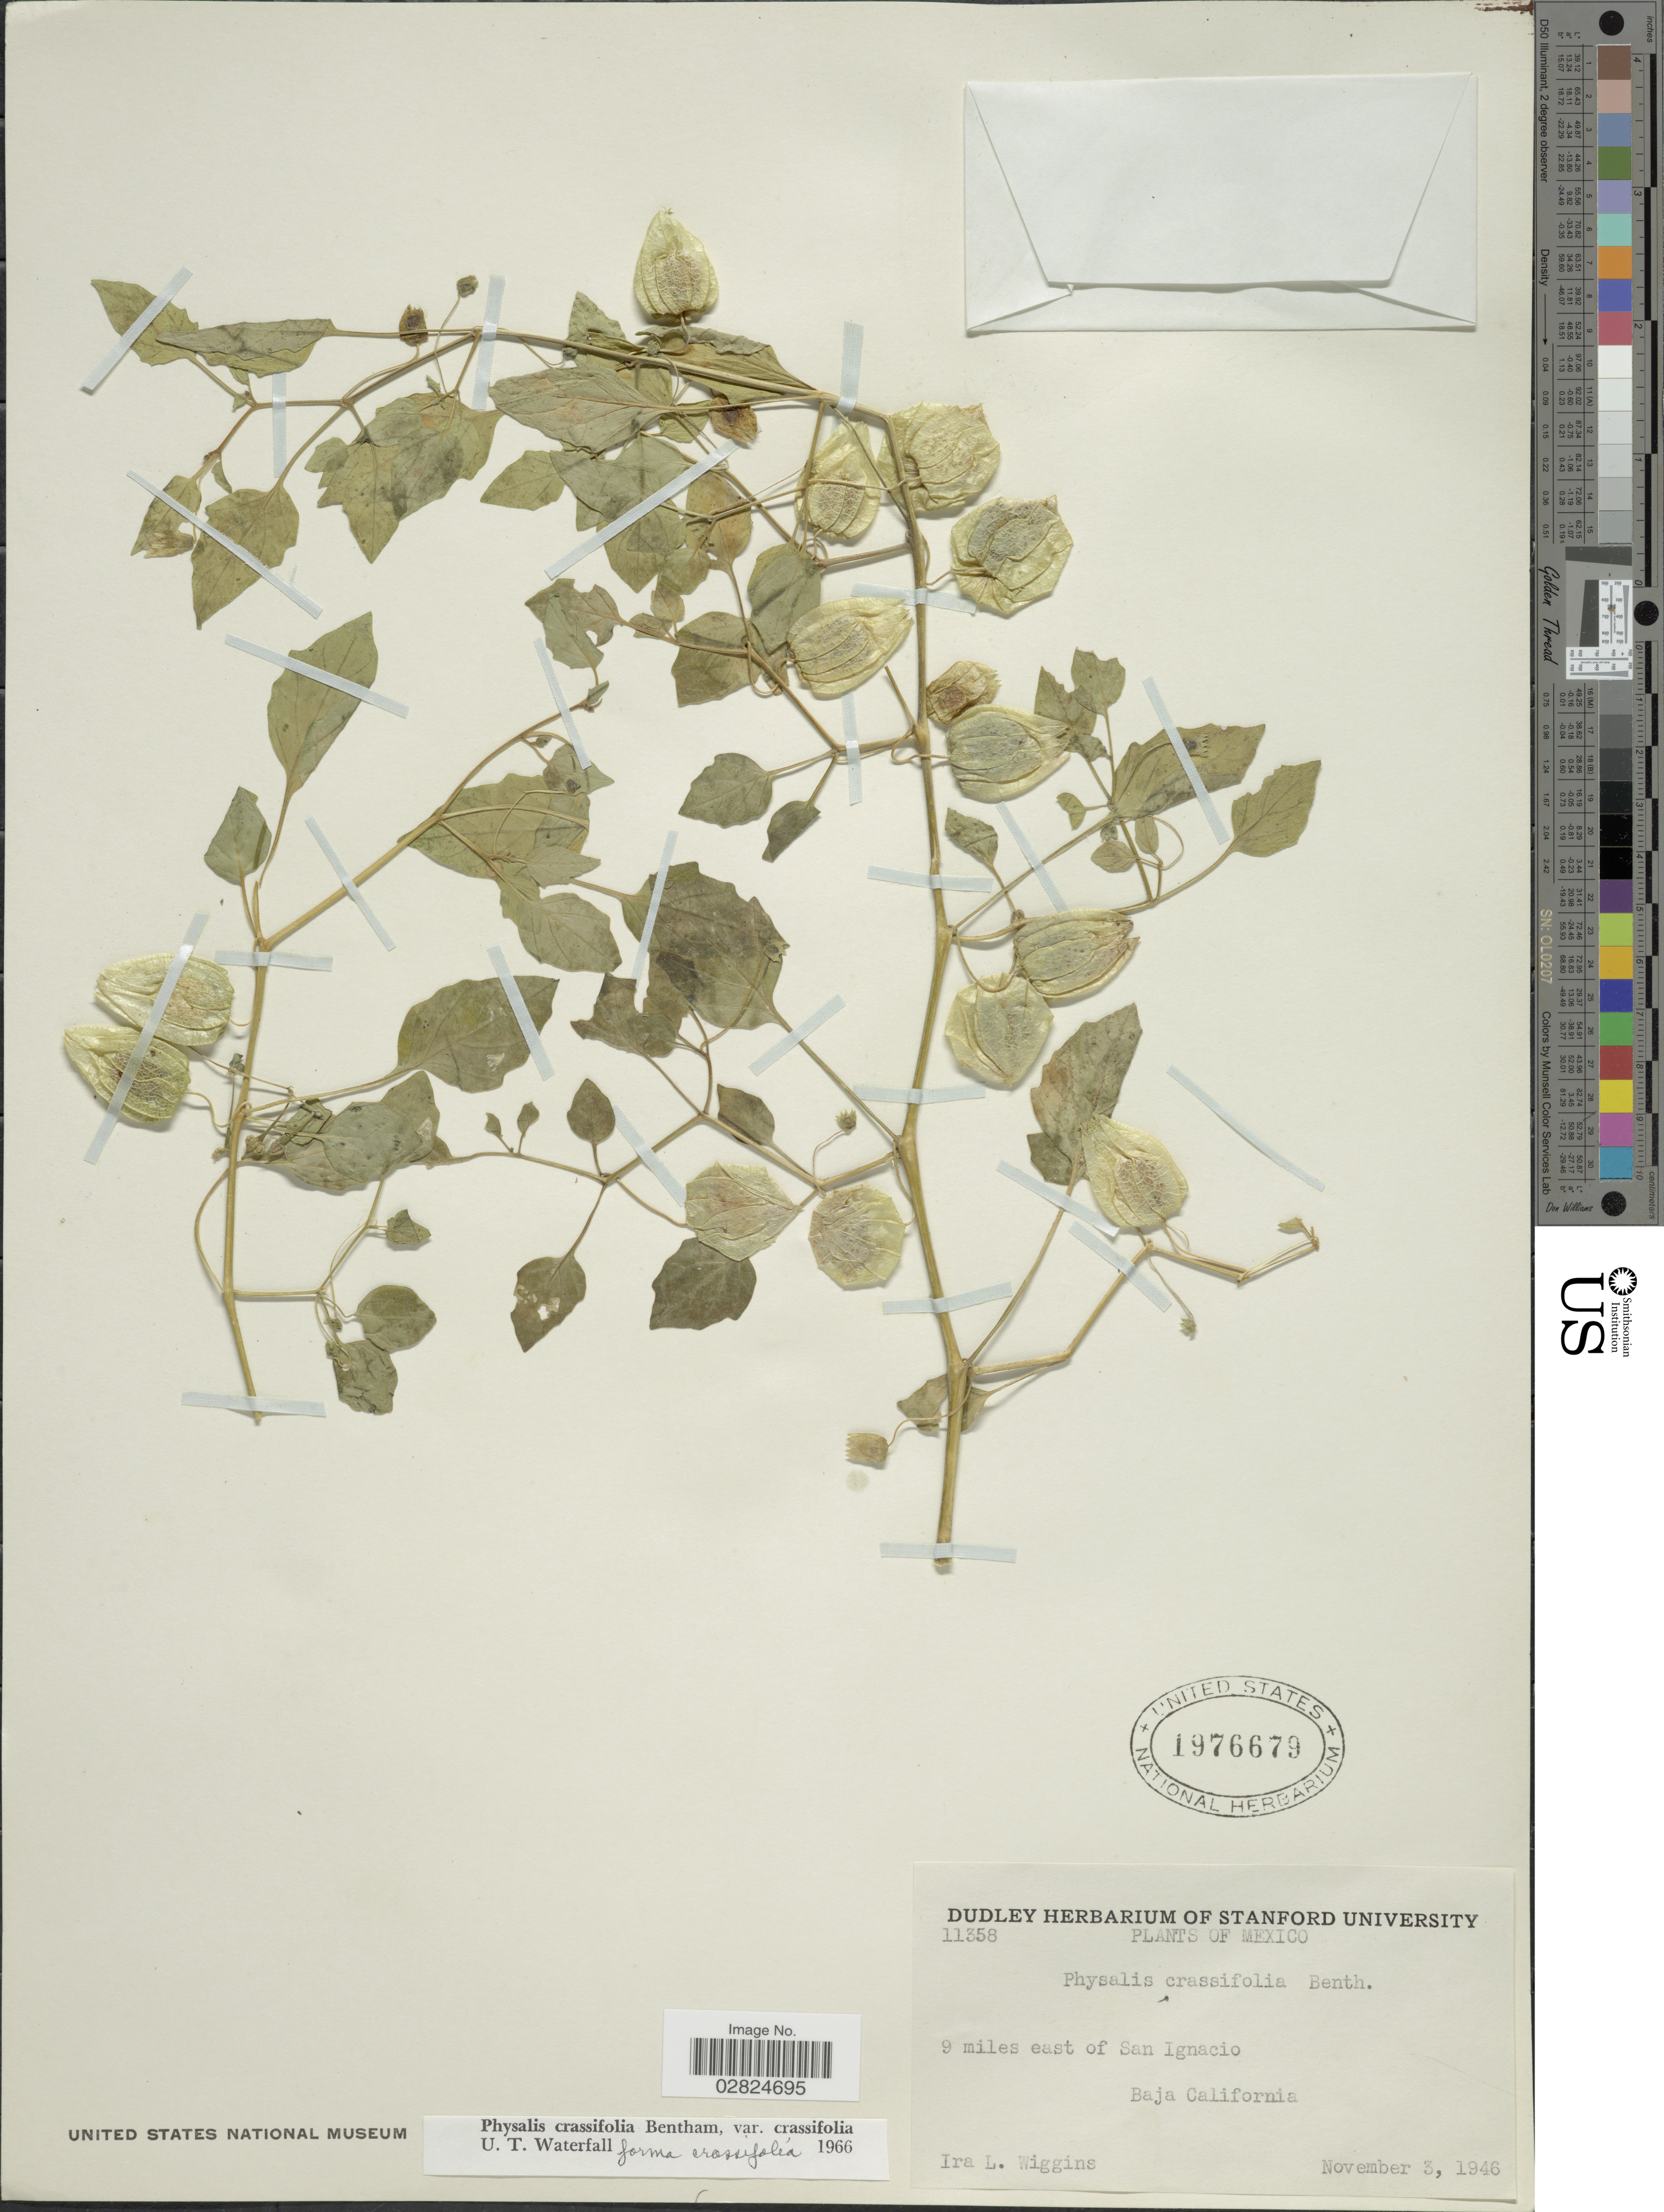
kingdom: Plantae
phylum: Tracheophyta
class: Magnoliopsida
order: Solanales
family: Solanaceae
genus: Physalis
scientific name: Physalis crassifolia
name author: Benth.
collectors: I. L. Wiggins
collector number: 11358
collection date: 1946-11-03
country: Mexico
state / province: Baja California Sur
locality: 9 miles east of San Ignacio.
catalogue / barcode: US 1976679